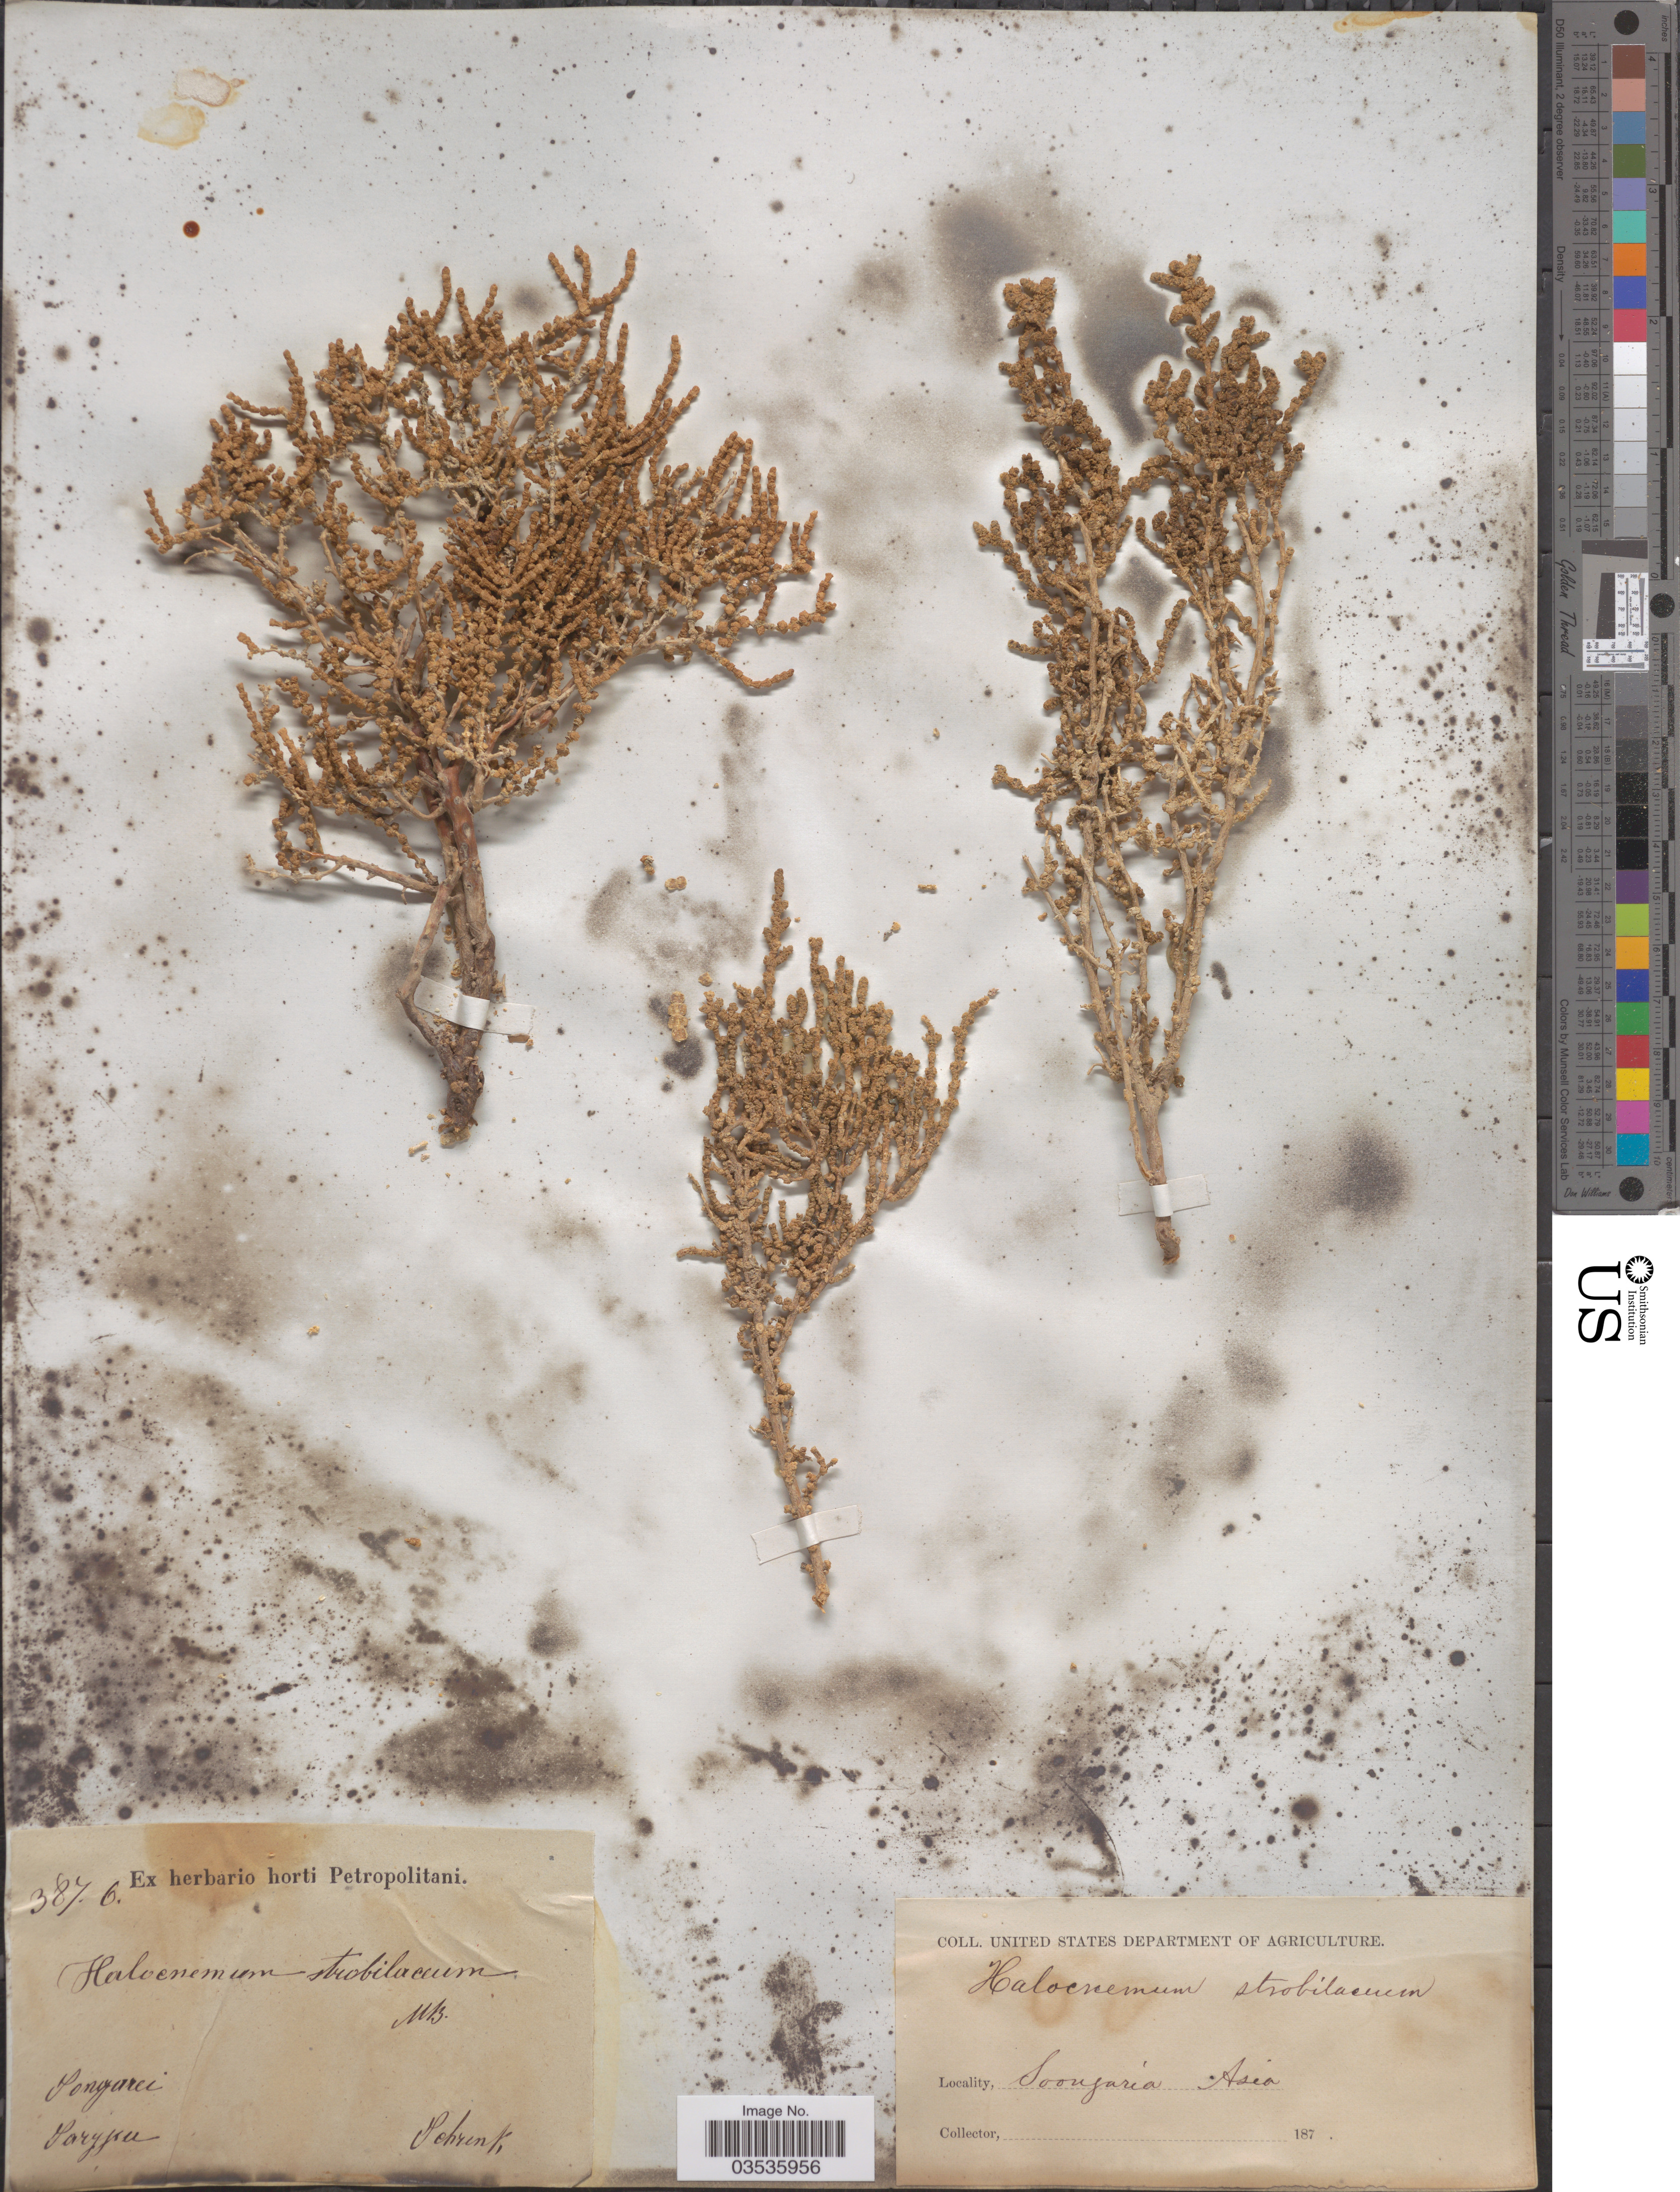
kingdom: Plantae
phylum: Tracheophyta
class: Magnoliopsida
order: Caryophyllales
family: Amaranthaceae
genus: Halocnemum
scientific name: Halocnemum strobilaceum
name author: (Pall.) M. Bieb.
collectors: A.G. Schrenk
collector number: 3876*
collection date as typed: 187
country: Kazakhstan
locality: Songarei. Saryssu.